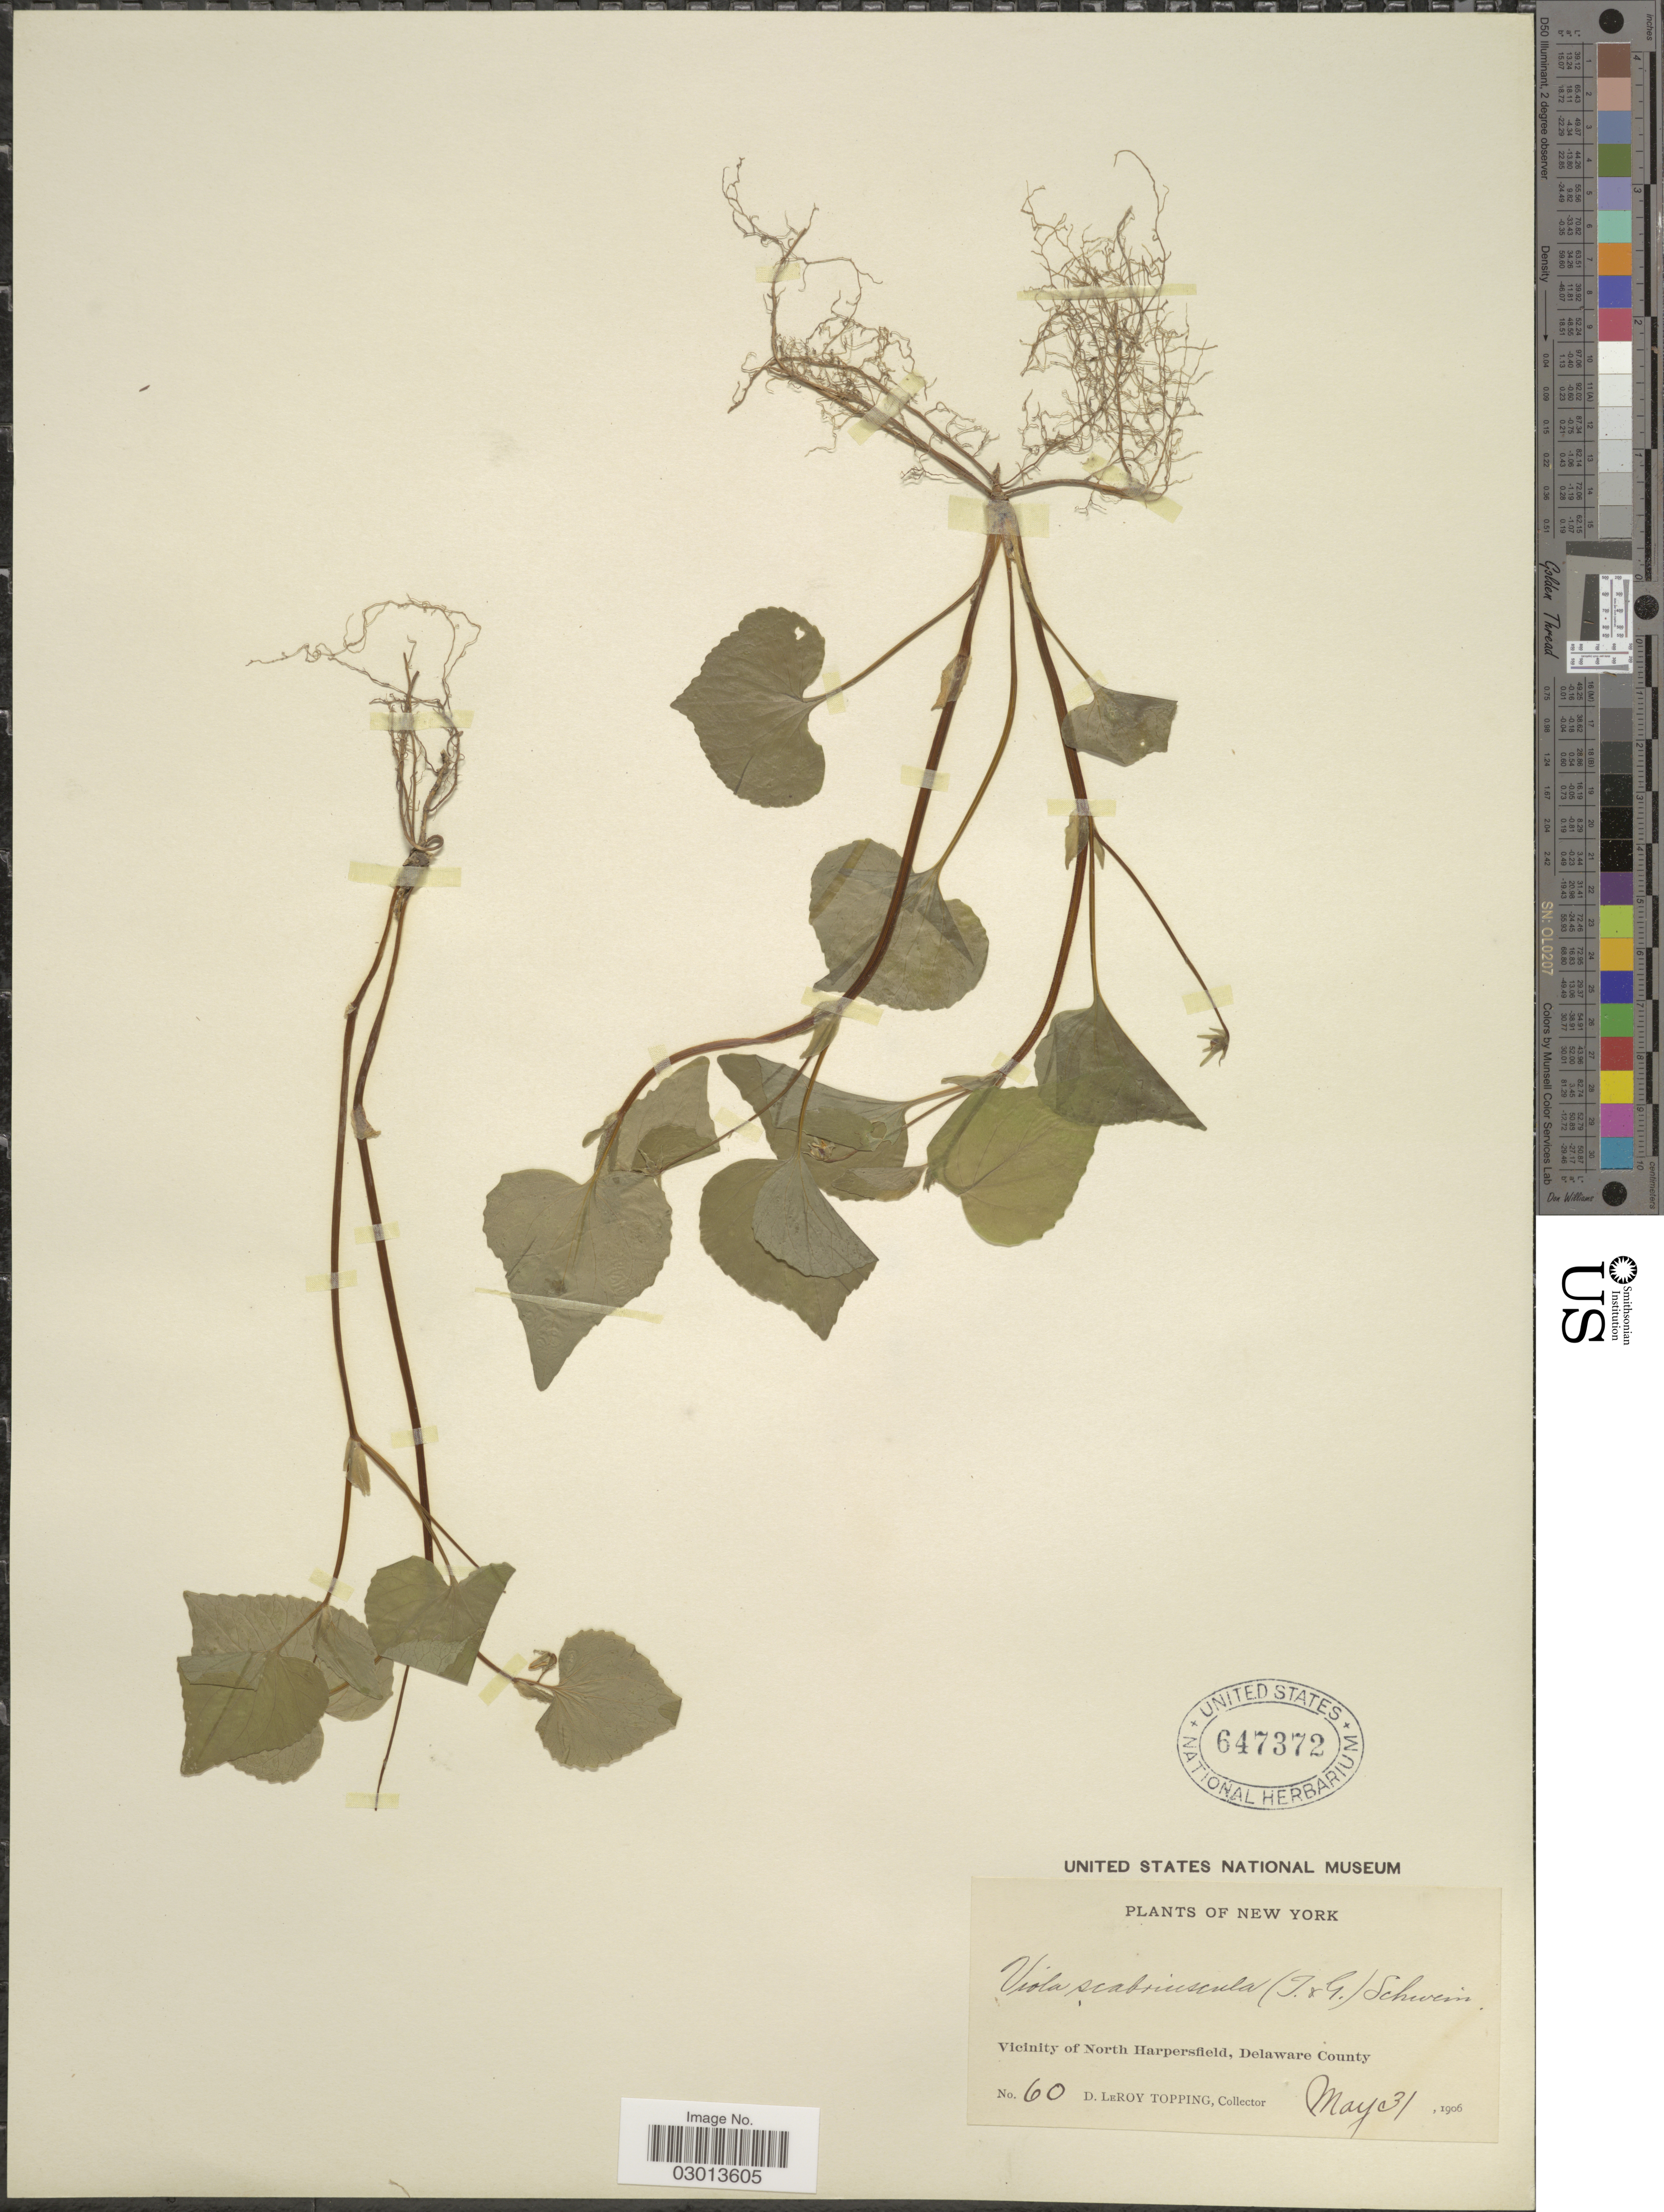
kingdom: Plantae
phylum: Tracheophyta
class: Magnoliopsida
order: Malpighiales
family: Violaceae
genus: Viola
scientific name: Viola pensylvanica var. leiocarpa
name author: (Fernald & Wiegand) Fernald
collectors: D. L. Topping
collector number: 60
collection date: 1906-05-31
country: United States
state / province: New York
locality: Vicinity of North Harpersfield, Delaware County.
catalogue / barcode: US 647372